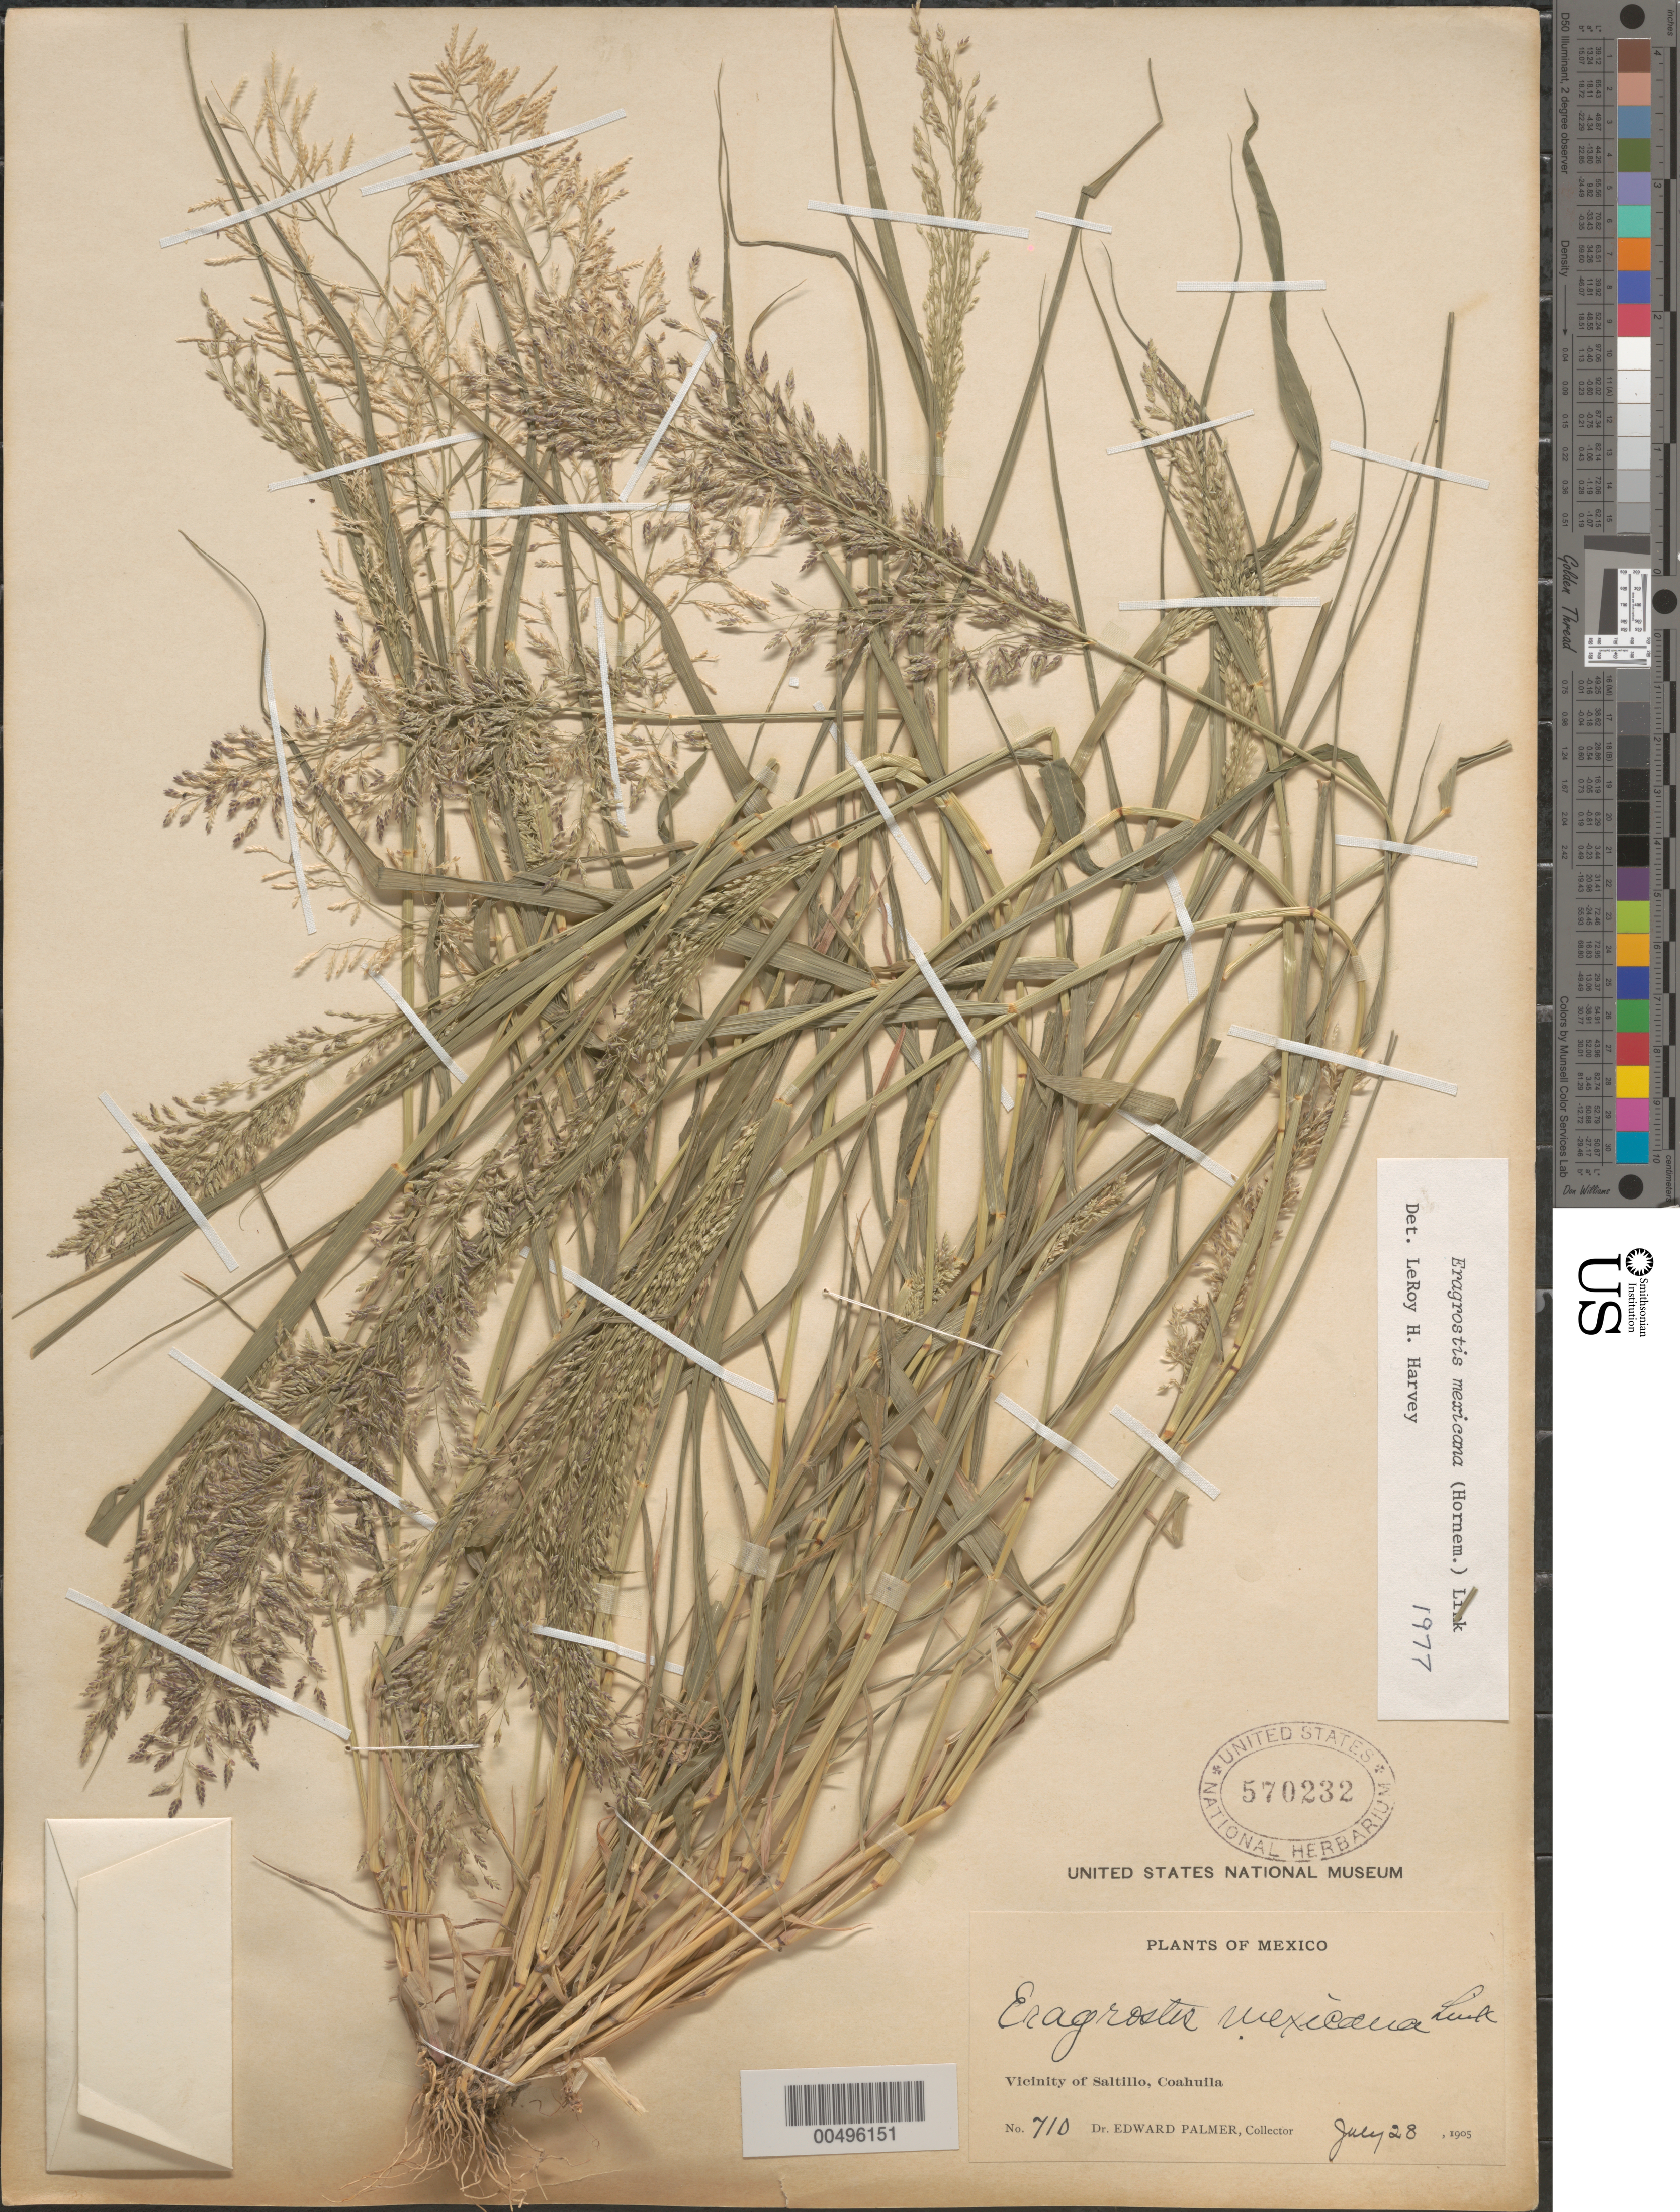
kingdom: Plantae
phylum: Tracheophyta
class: Liliopsida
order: Poales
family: Poaceae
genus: Eragrostis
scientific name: Eragrostis mexicana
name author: (Hornem.) Link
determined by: Harvey, L. H.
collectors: E. Palmer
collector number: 710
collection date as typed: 28 Jul 1905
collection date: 1905-07-28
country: Mexico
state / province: Coahuila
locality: Vicinity of Saltillo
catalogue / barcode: US 570232